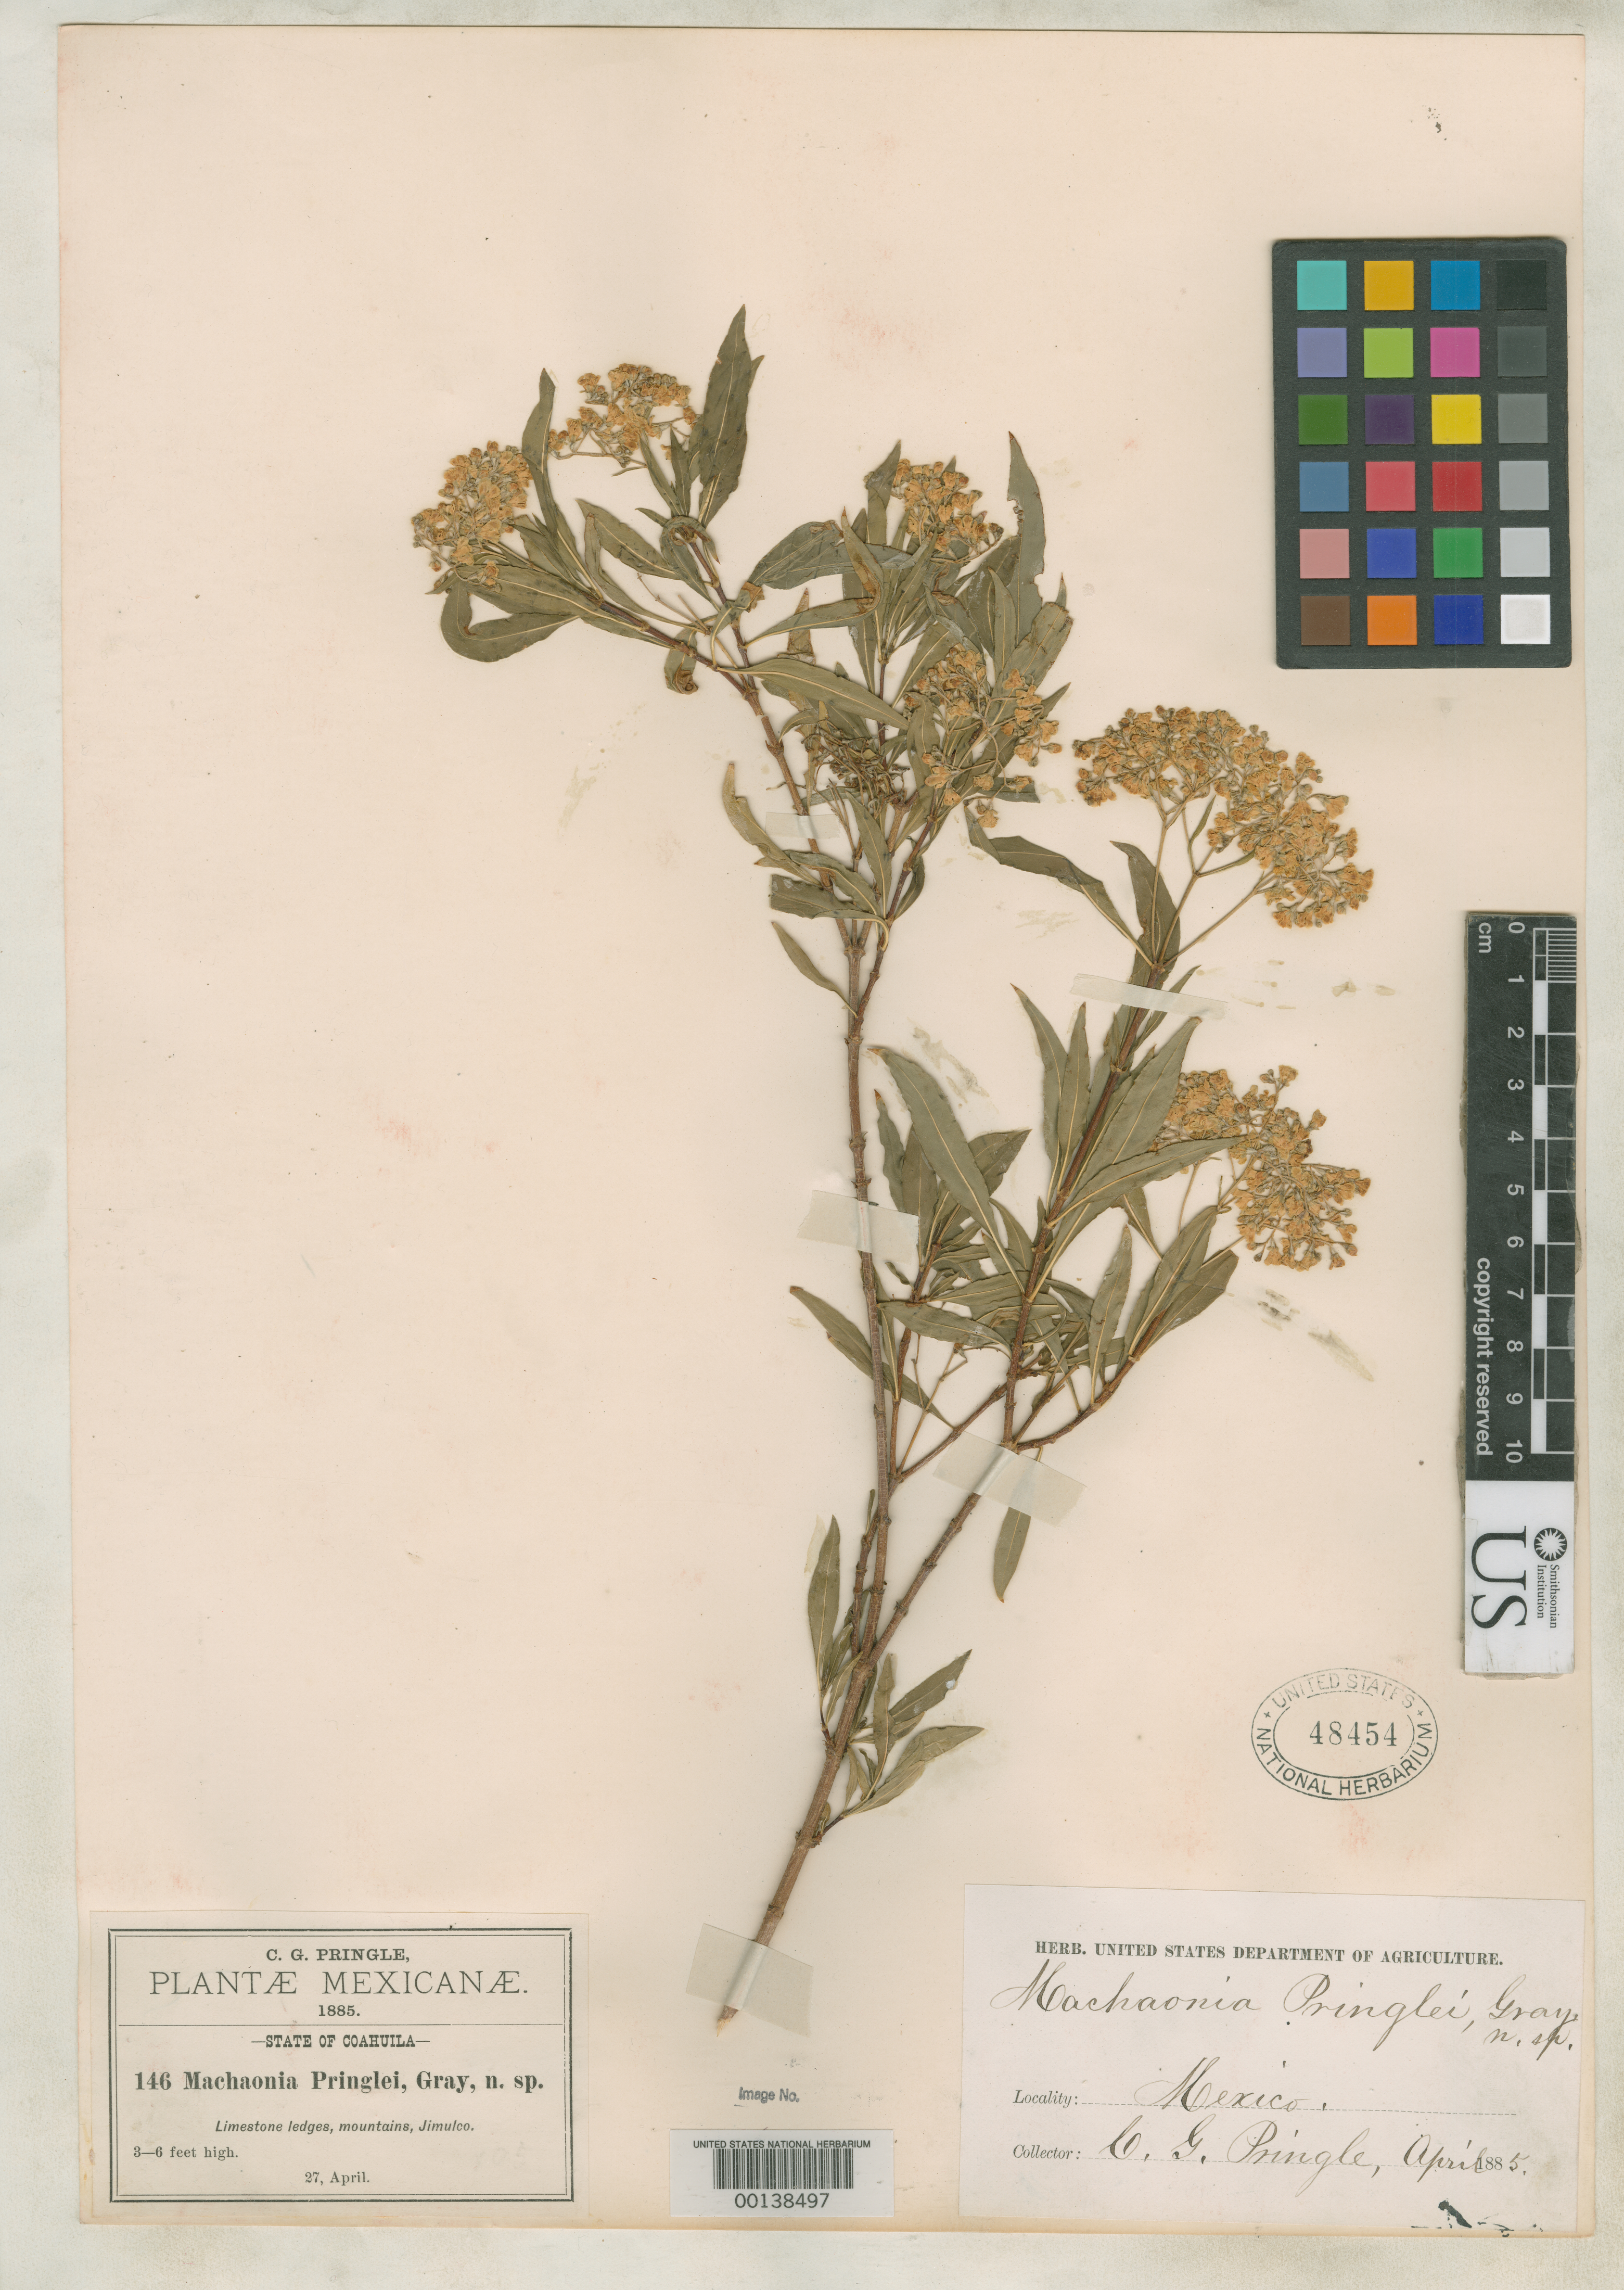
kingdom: Plantae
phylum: Tracheophyta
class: Magnoliopsida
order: Gentianales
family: Rubiaceae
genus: Machaonia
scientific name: Machaonia pringlei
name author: A. Gray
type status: Isotype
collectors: C. G. Pringle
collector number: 146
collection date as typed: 27 Apr 1885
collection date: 1885-04-27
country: Mexico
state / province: Coahuila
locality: Near Jimulco.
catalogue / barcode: US 48454